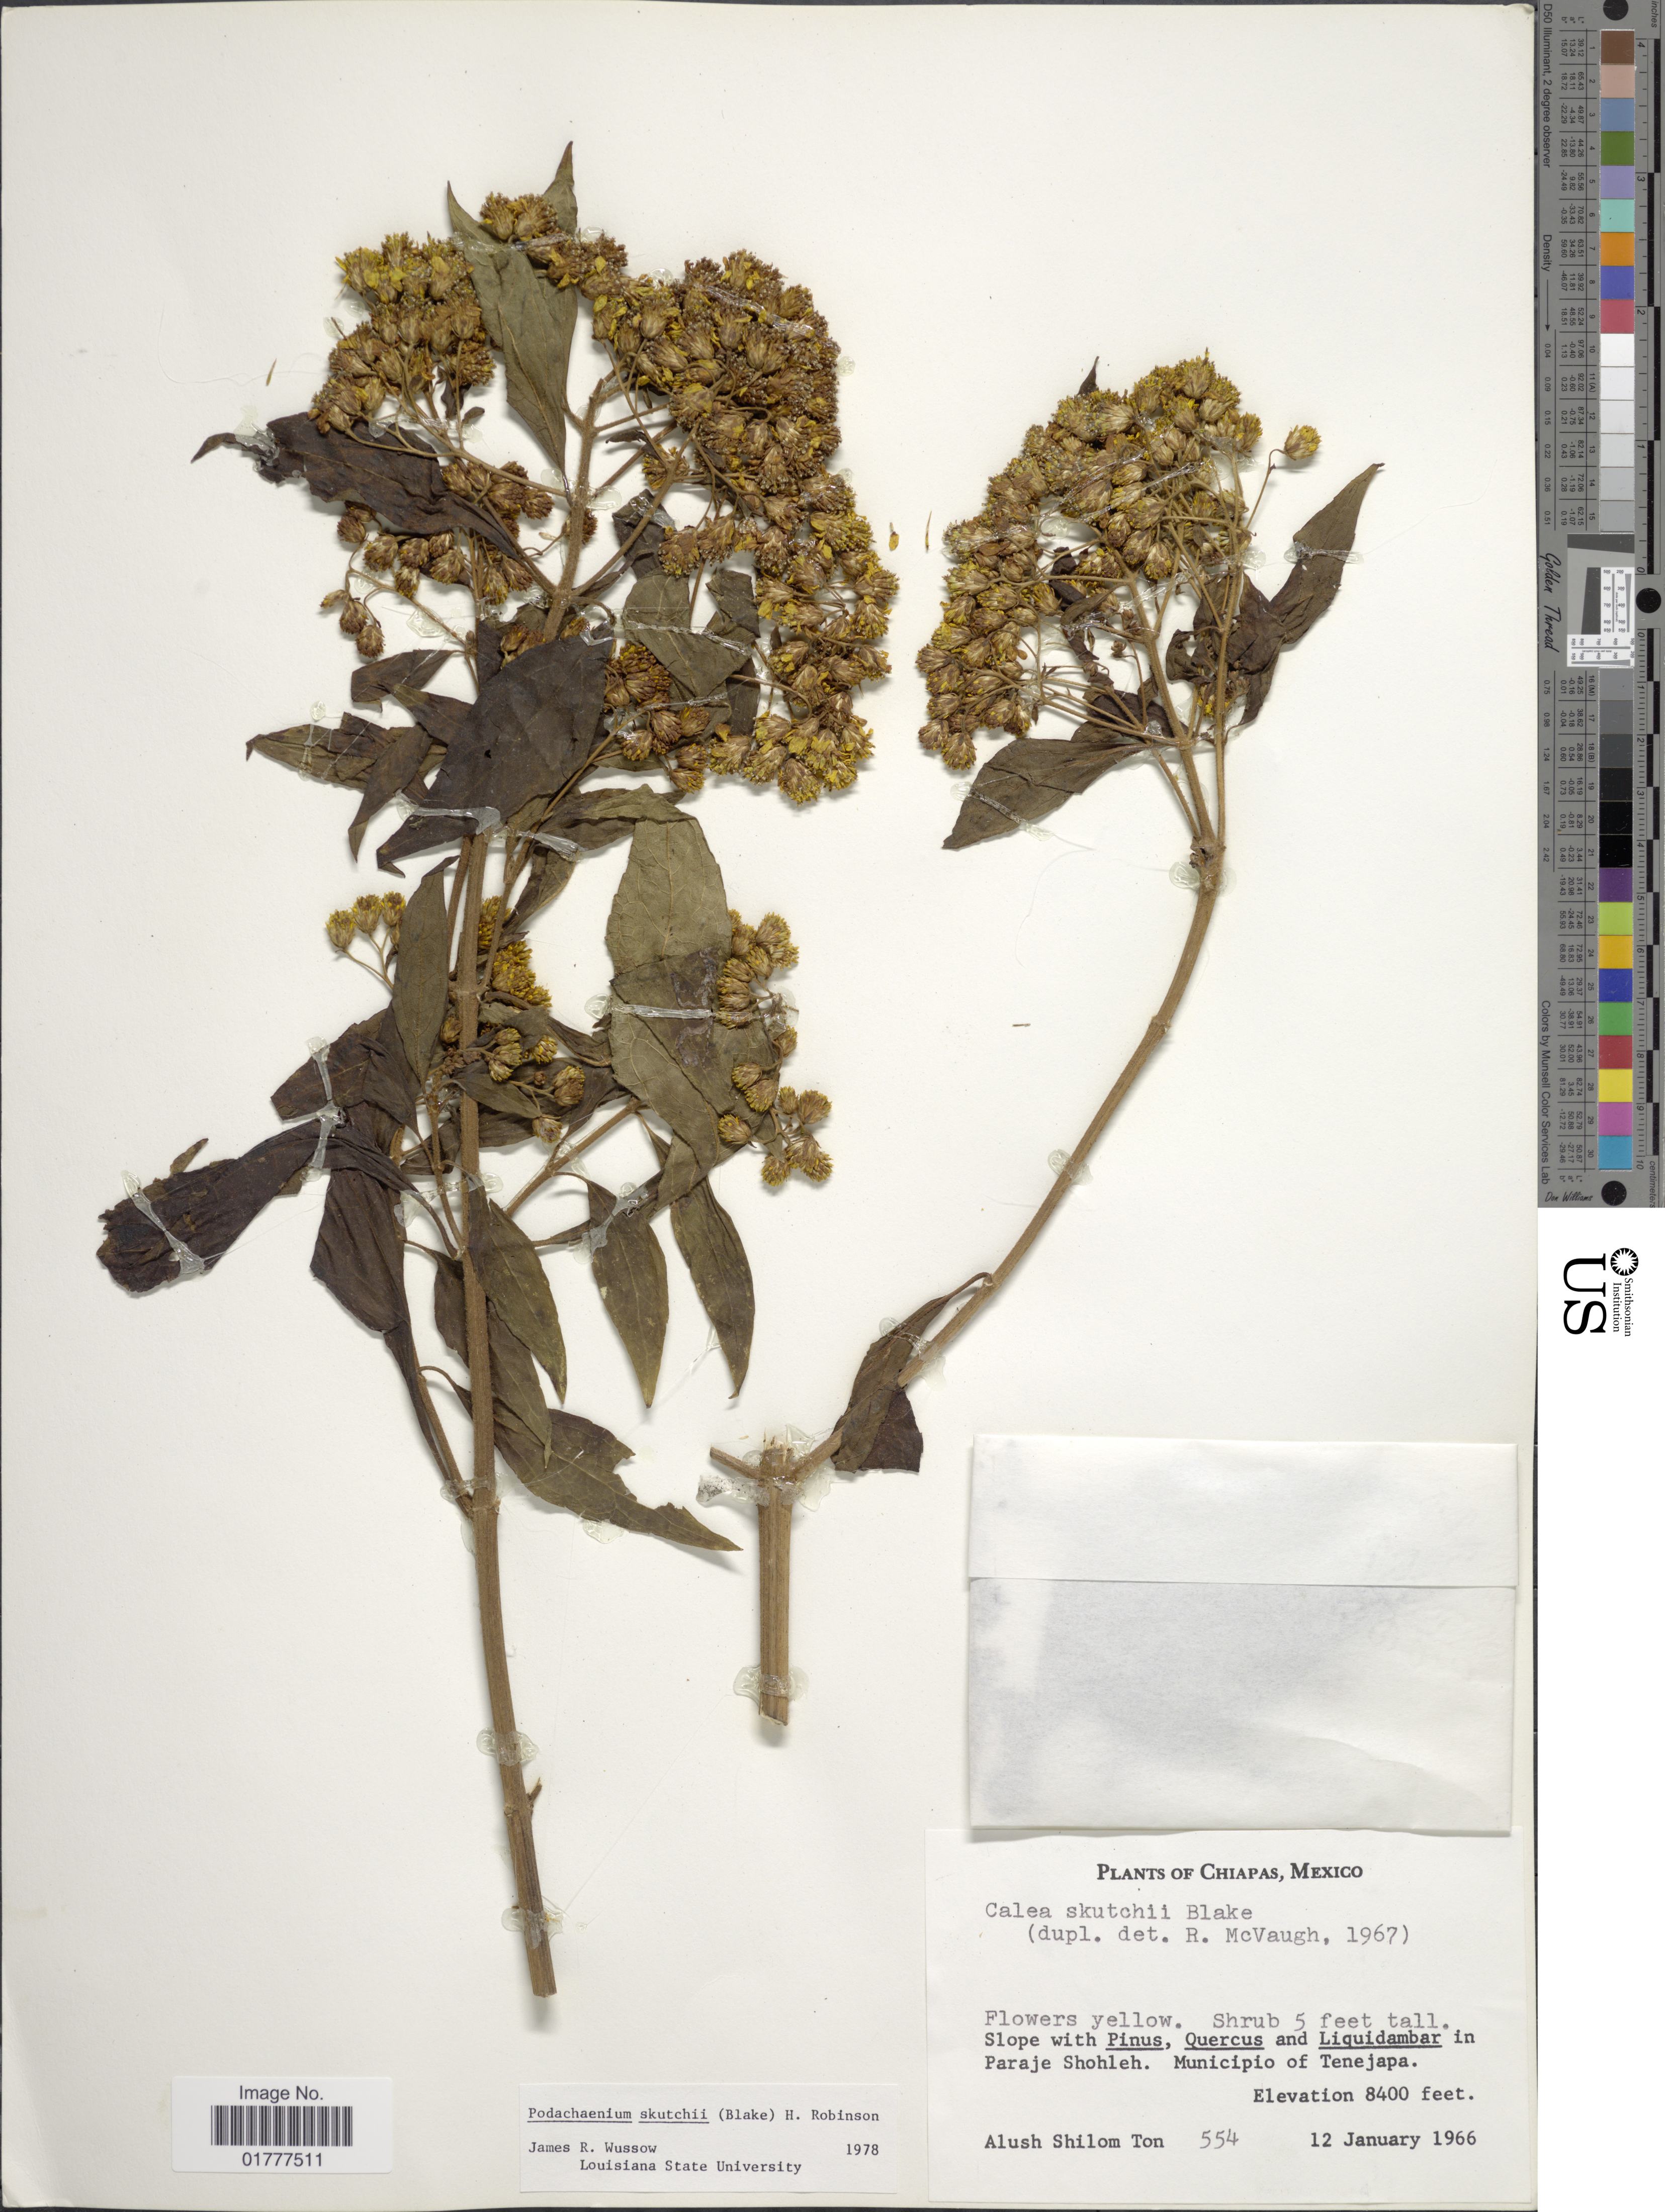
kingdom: Plantae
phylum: Tracheophyta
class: Magnoliopsida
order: Asterales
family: Asteraceae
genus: Podachaenium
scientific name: Podachaenium skutchii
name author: (S.F. Blake) H. Rob.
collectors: A. M. Ton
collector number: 554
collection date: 1966-01-12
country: Mexico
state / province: Chiapas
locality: Chiapas, Mexico. In Paraje Shohleh. Municipio of Tenejapa.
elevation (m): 2560